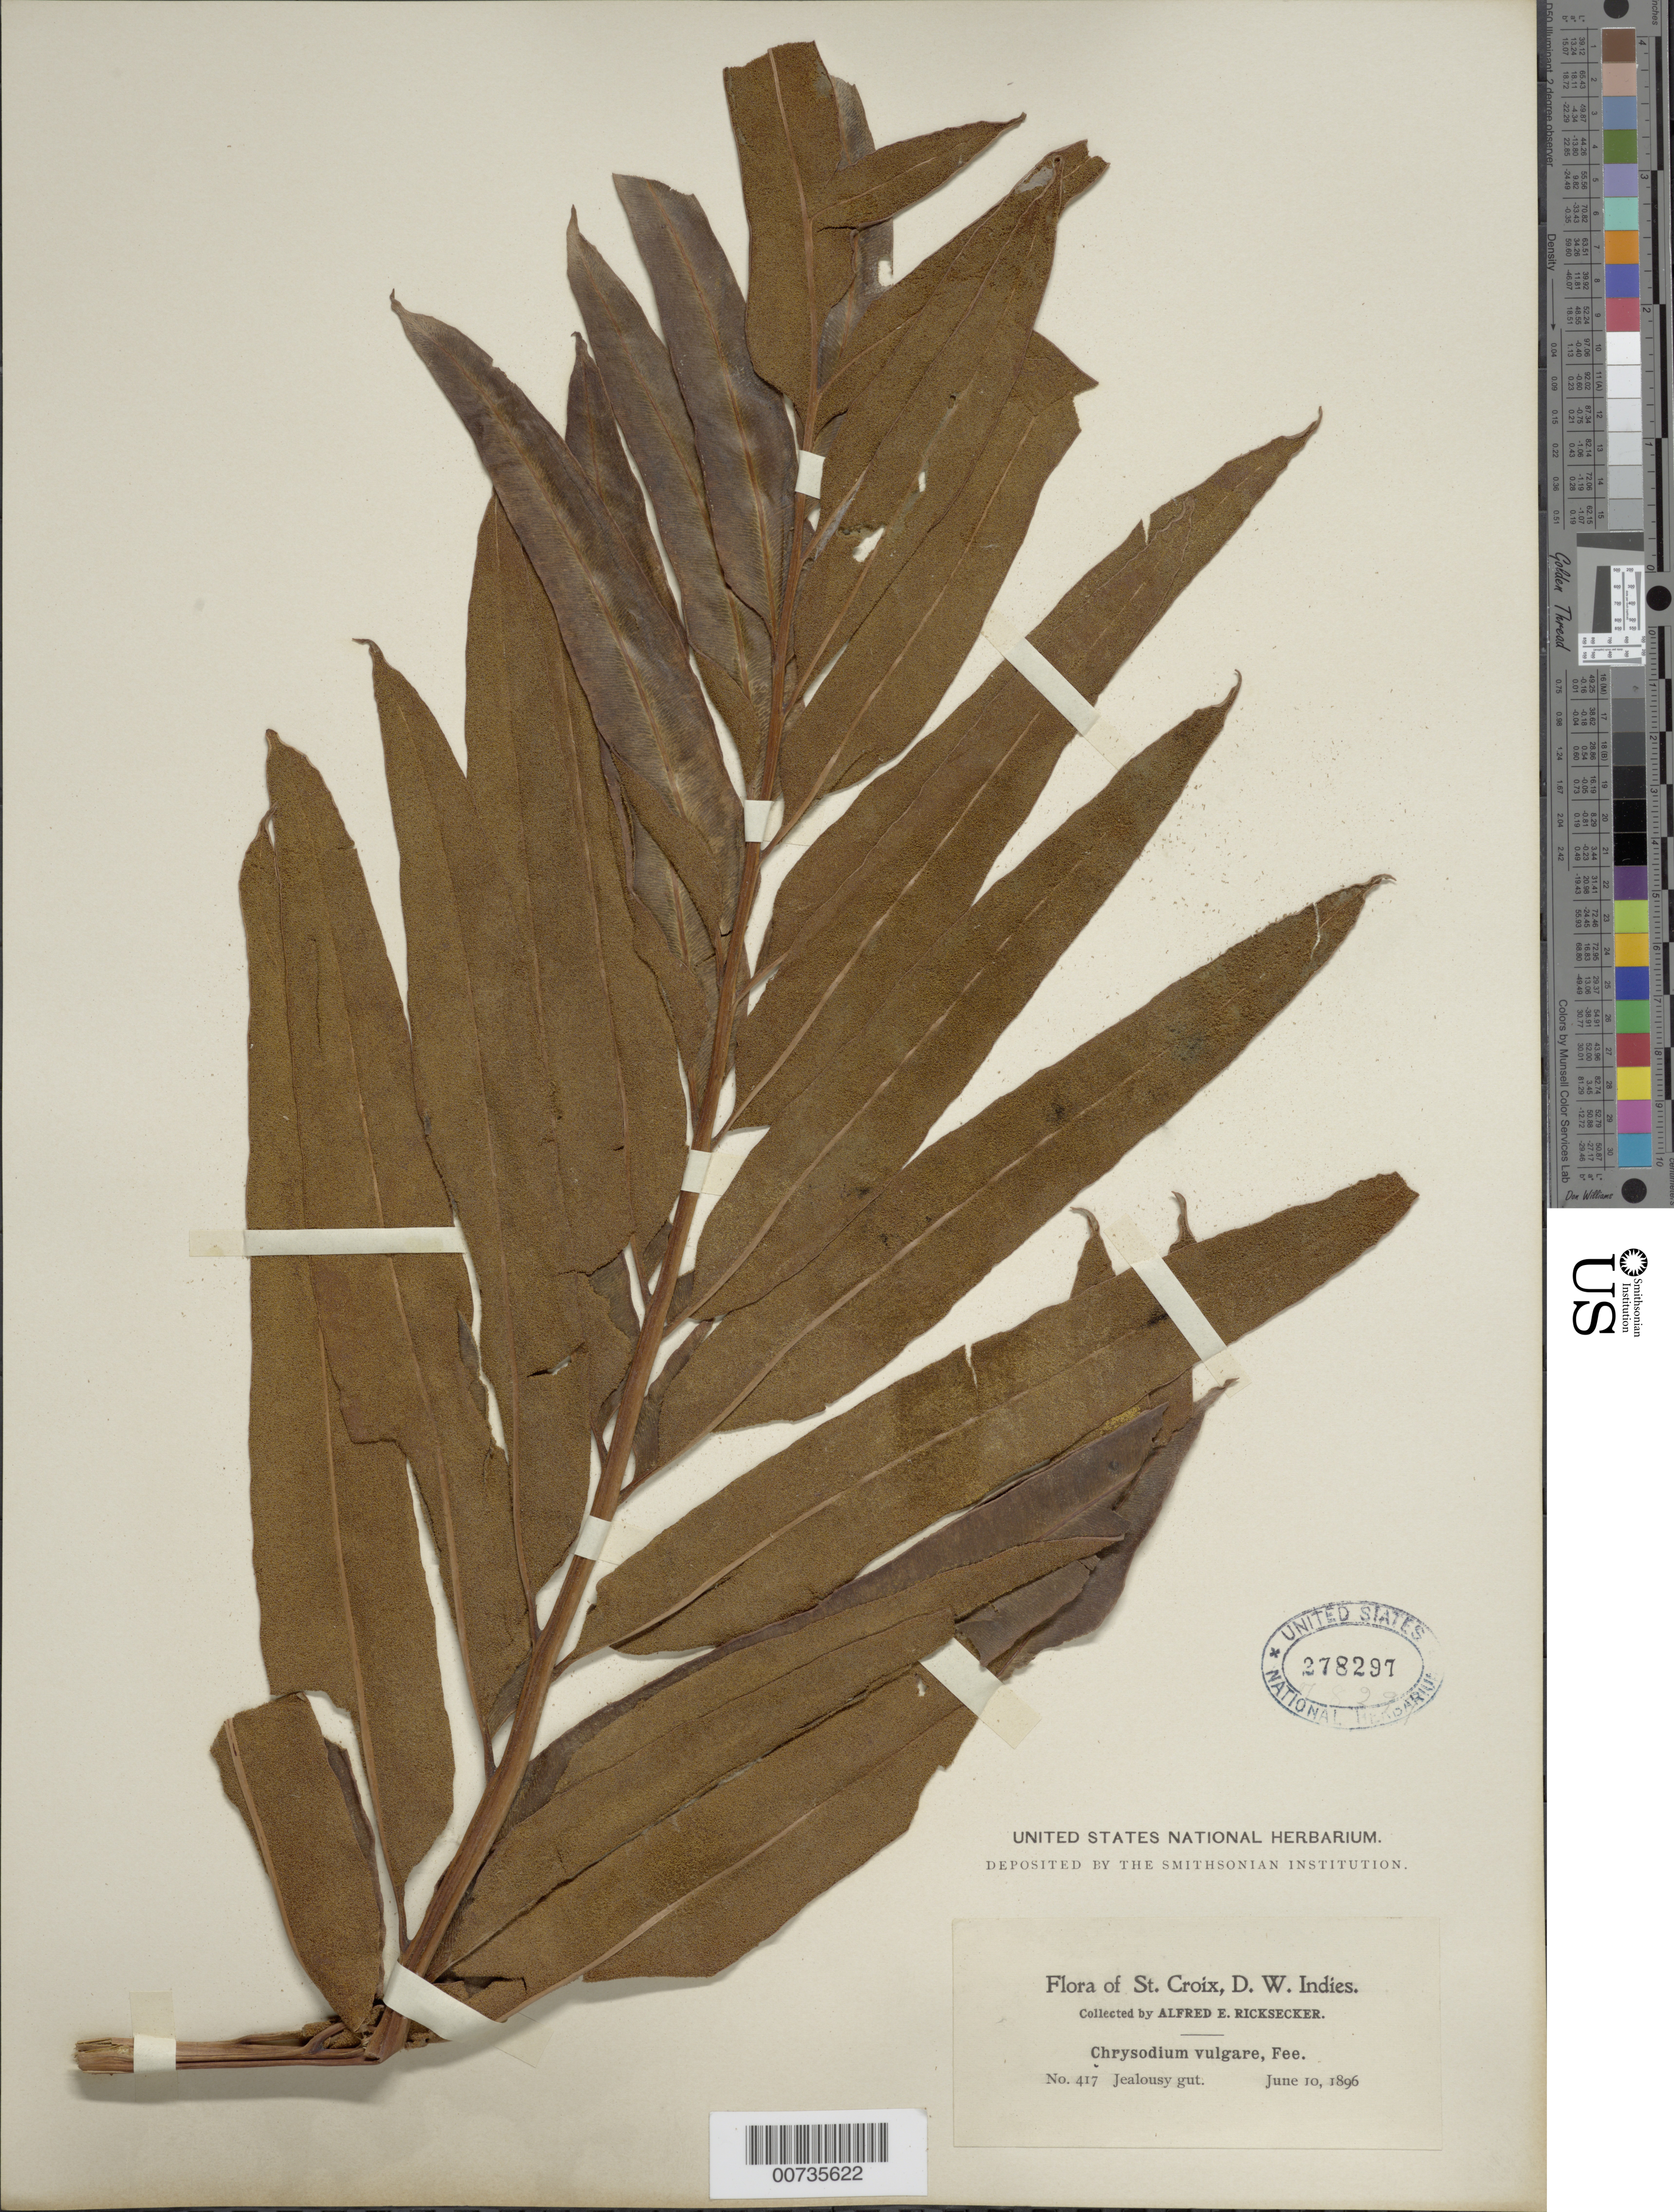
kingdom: Plantae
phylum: Tracheophyta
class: Polypodiopsida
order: Polypodiales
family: Pteridaceae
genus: Acrostichum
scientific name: Acrostichum danaeifolium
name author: Langsd. & Fisch.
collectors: A. E. Ricksecker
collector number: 417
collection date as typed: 10 Jun 1896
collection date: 1896-06-10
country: U.S. Virgin Islands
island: St. Croix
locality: St. Croix, Jealousy Gut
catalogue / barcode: US 278297